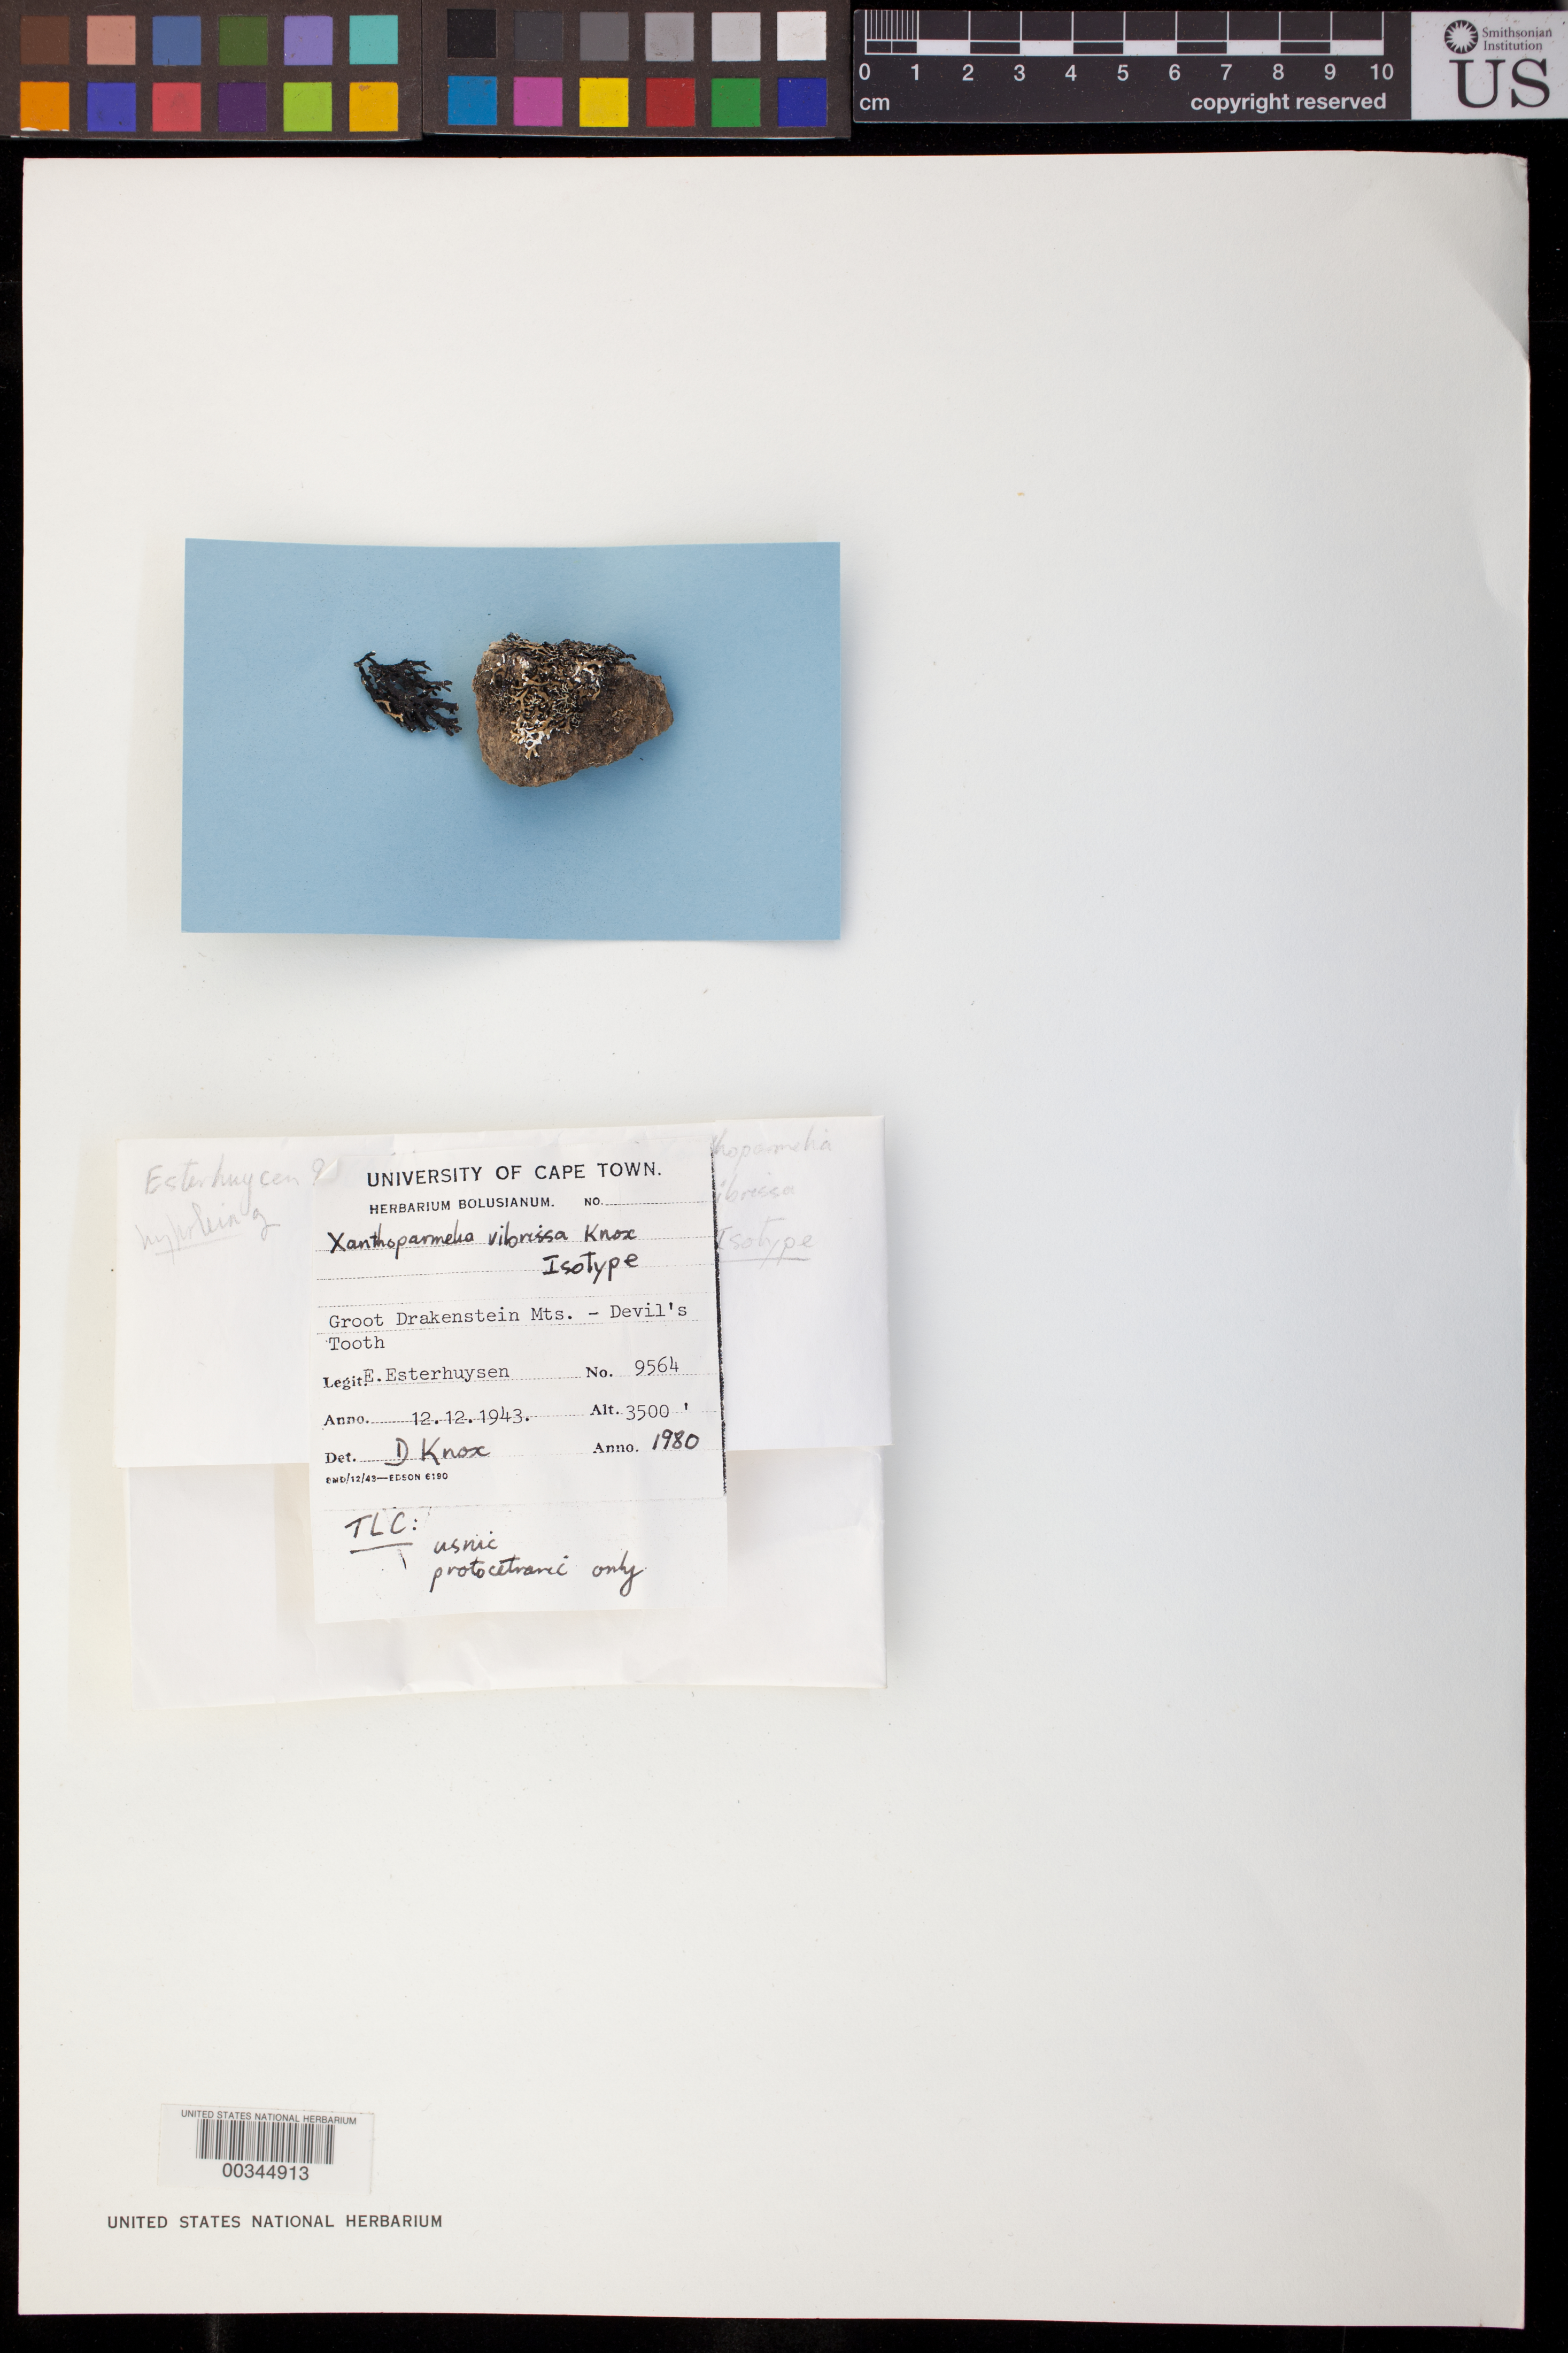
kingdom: Fungi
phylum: Ascomycota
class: Lecanoromycetes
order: Lecanorales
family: Parmeliaceae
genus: Xanthoparmelia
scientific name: Xanthoparmelia vibrissa M.D.E. Knox, ined.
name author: M.D.E. Knox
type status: Original Material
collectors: E. E. Esterhuysen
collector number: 9564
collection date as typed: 12 Dec 1943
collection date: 1943-12-12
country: South Africa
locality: Groot Drakenstein Mountains, Devil's Tooth. Cape Province.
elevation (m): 3500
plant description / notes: Annotated as "Xanthoparmelia vibrissa Knox Isotype", apparently an ined. name never published.